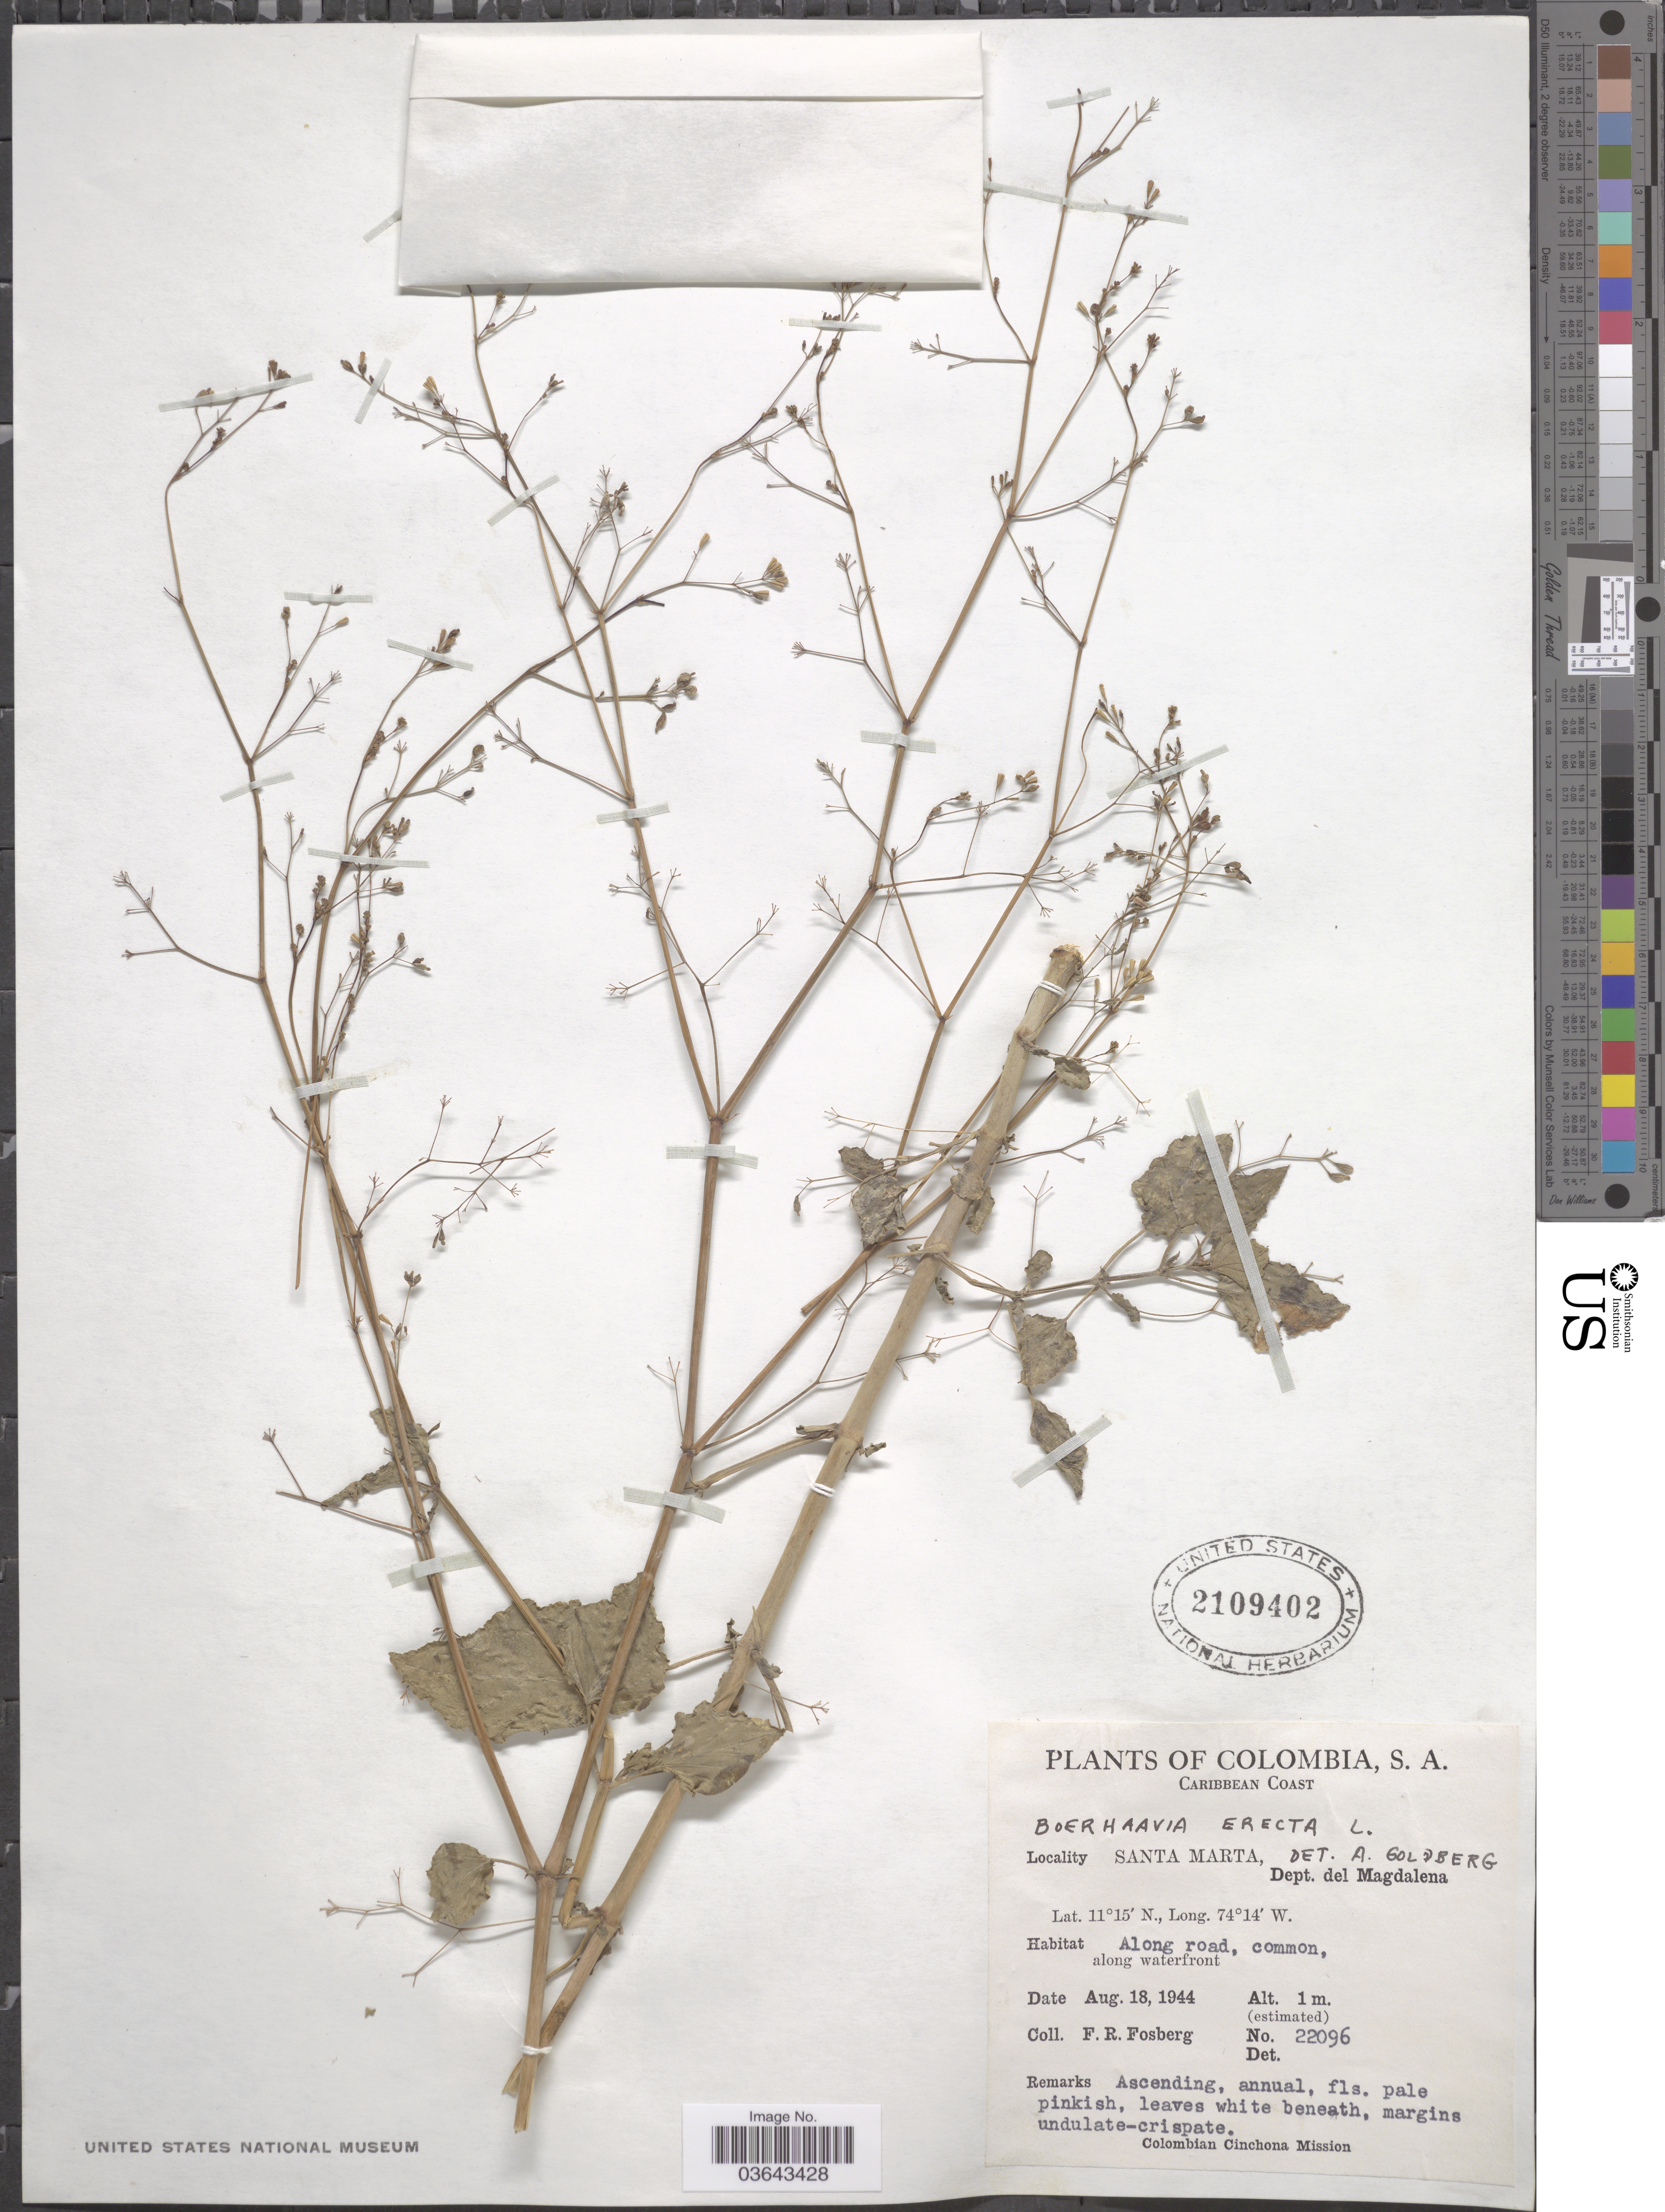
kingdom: Plantae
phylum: Tracheophyta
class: Magnoliopsida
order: Caryophyllales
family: Nyctaginaceae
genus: Boerhavia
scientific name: Boerhavia erecta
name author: L.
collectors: F. R. Fosberg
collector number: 22096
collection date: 1944-08-18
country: Colombia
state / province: Magdalena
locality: Caribbean Coast. Santa Marta, Dept. del Magdalena. Along road, along waterfront.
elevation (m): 1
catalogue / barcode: US 2109402